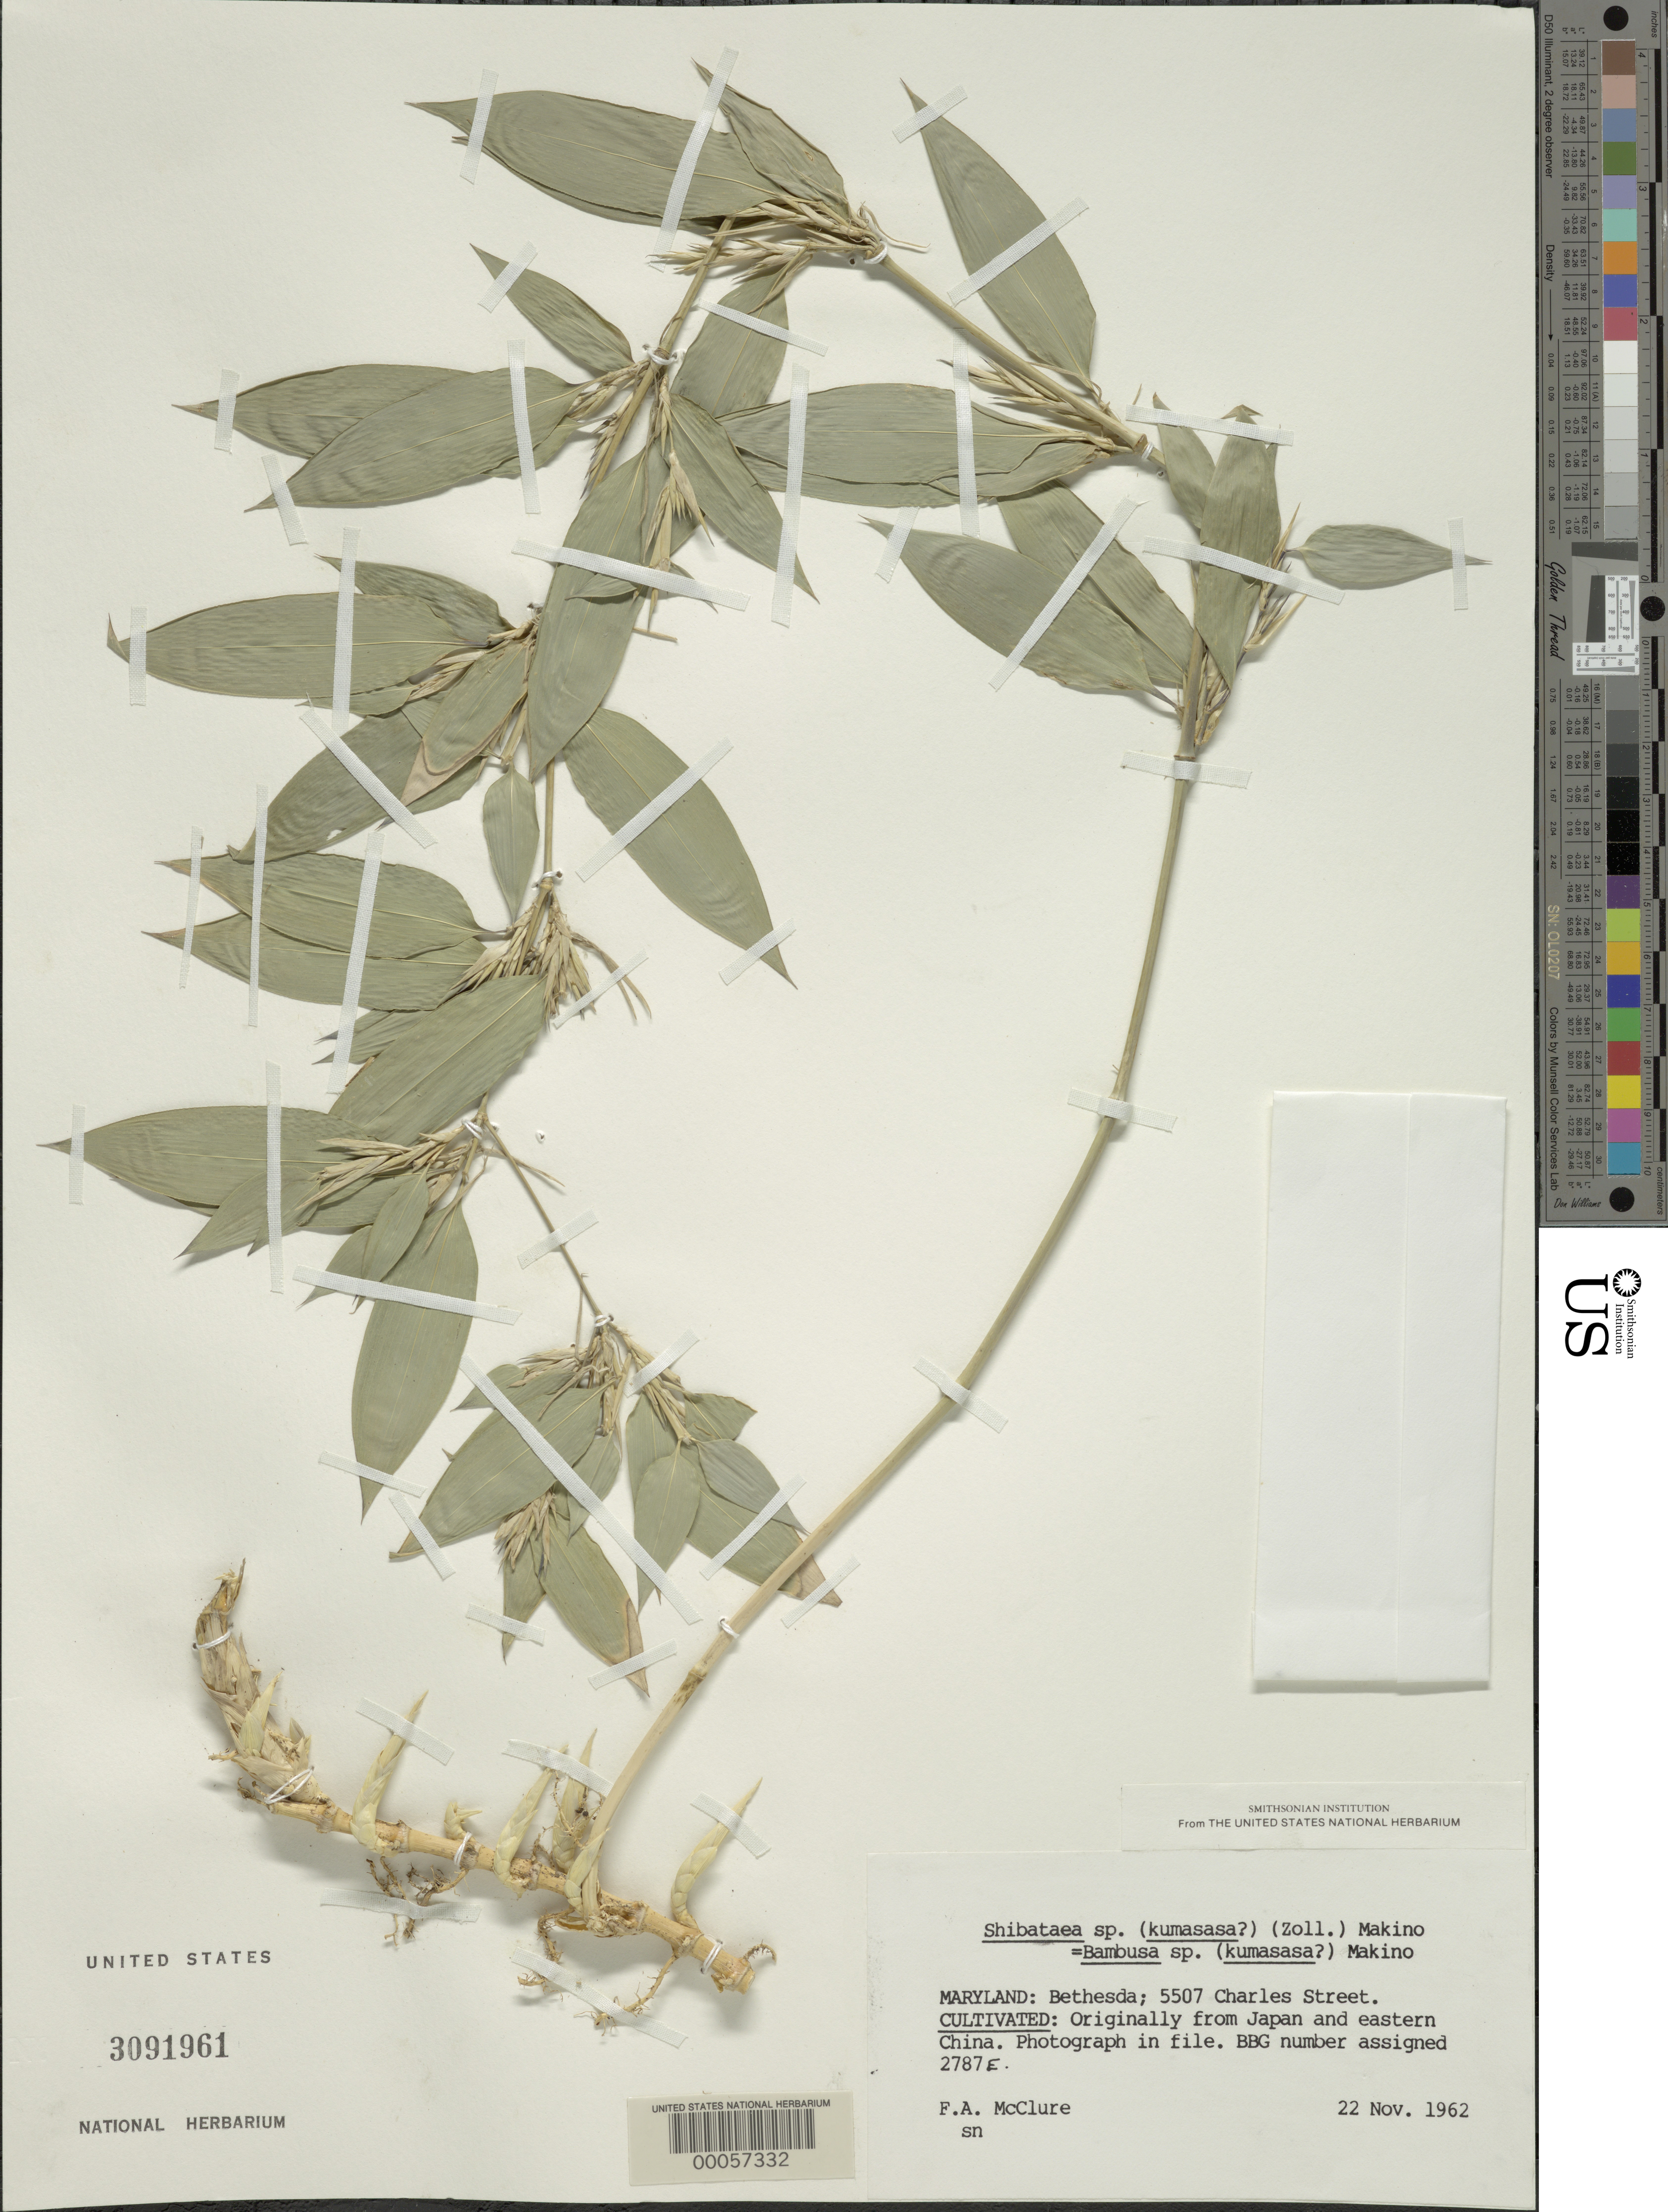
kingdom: Plantae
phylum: Tracheophyta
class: Liliopsida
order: Poales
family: Poaceae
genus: Shibataea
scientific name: Shibataea kumasasa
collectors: F. A. McClure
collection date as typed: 22 Nov 1962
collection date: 1962-11-22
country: United States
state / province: Maryland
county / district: Montgomery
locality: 5507 Charles Street, Bethesda (McClure's garden)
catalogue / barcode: US 3091961